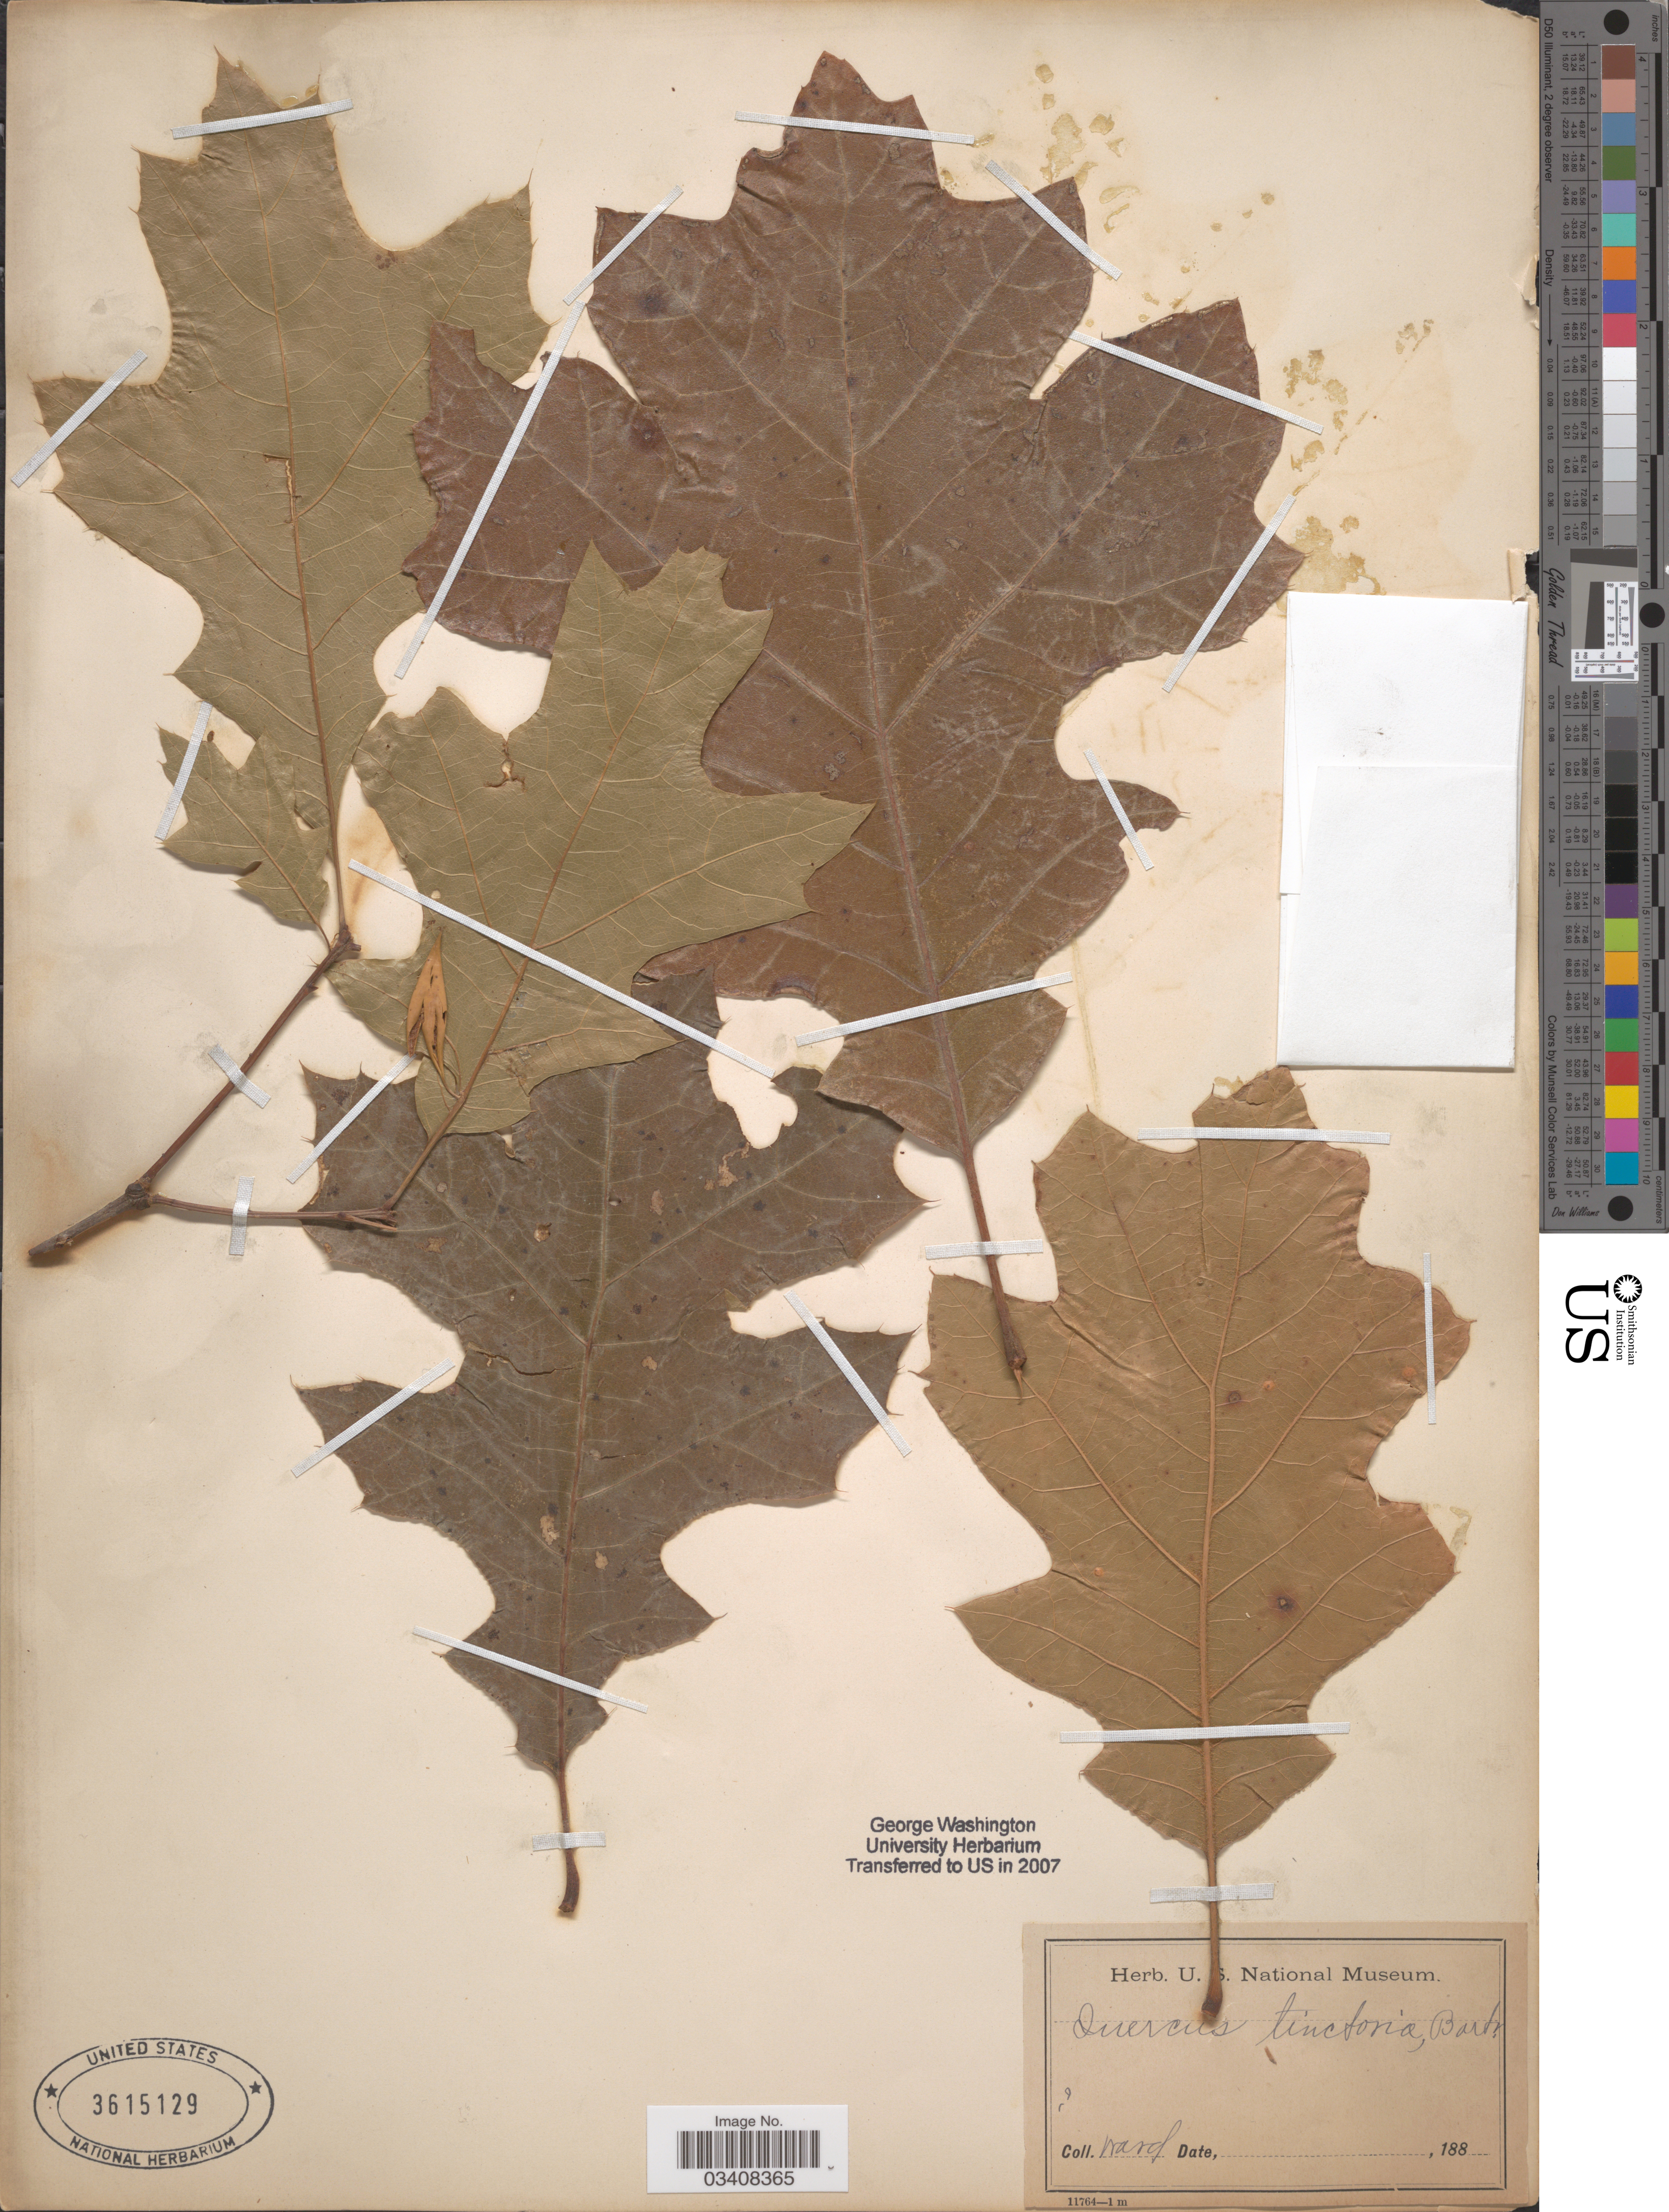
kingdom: Plantae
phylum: Tracheophyta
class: Magnoliopsida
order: Fagales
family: Fagaceae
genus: Quercus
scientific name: Quercus rubra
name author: L.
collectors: -- Ward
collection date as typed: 188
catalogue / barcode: US 3615129